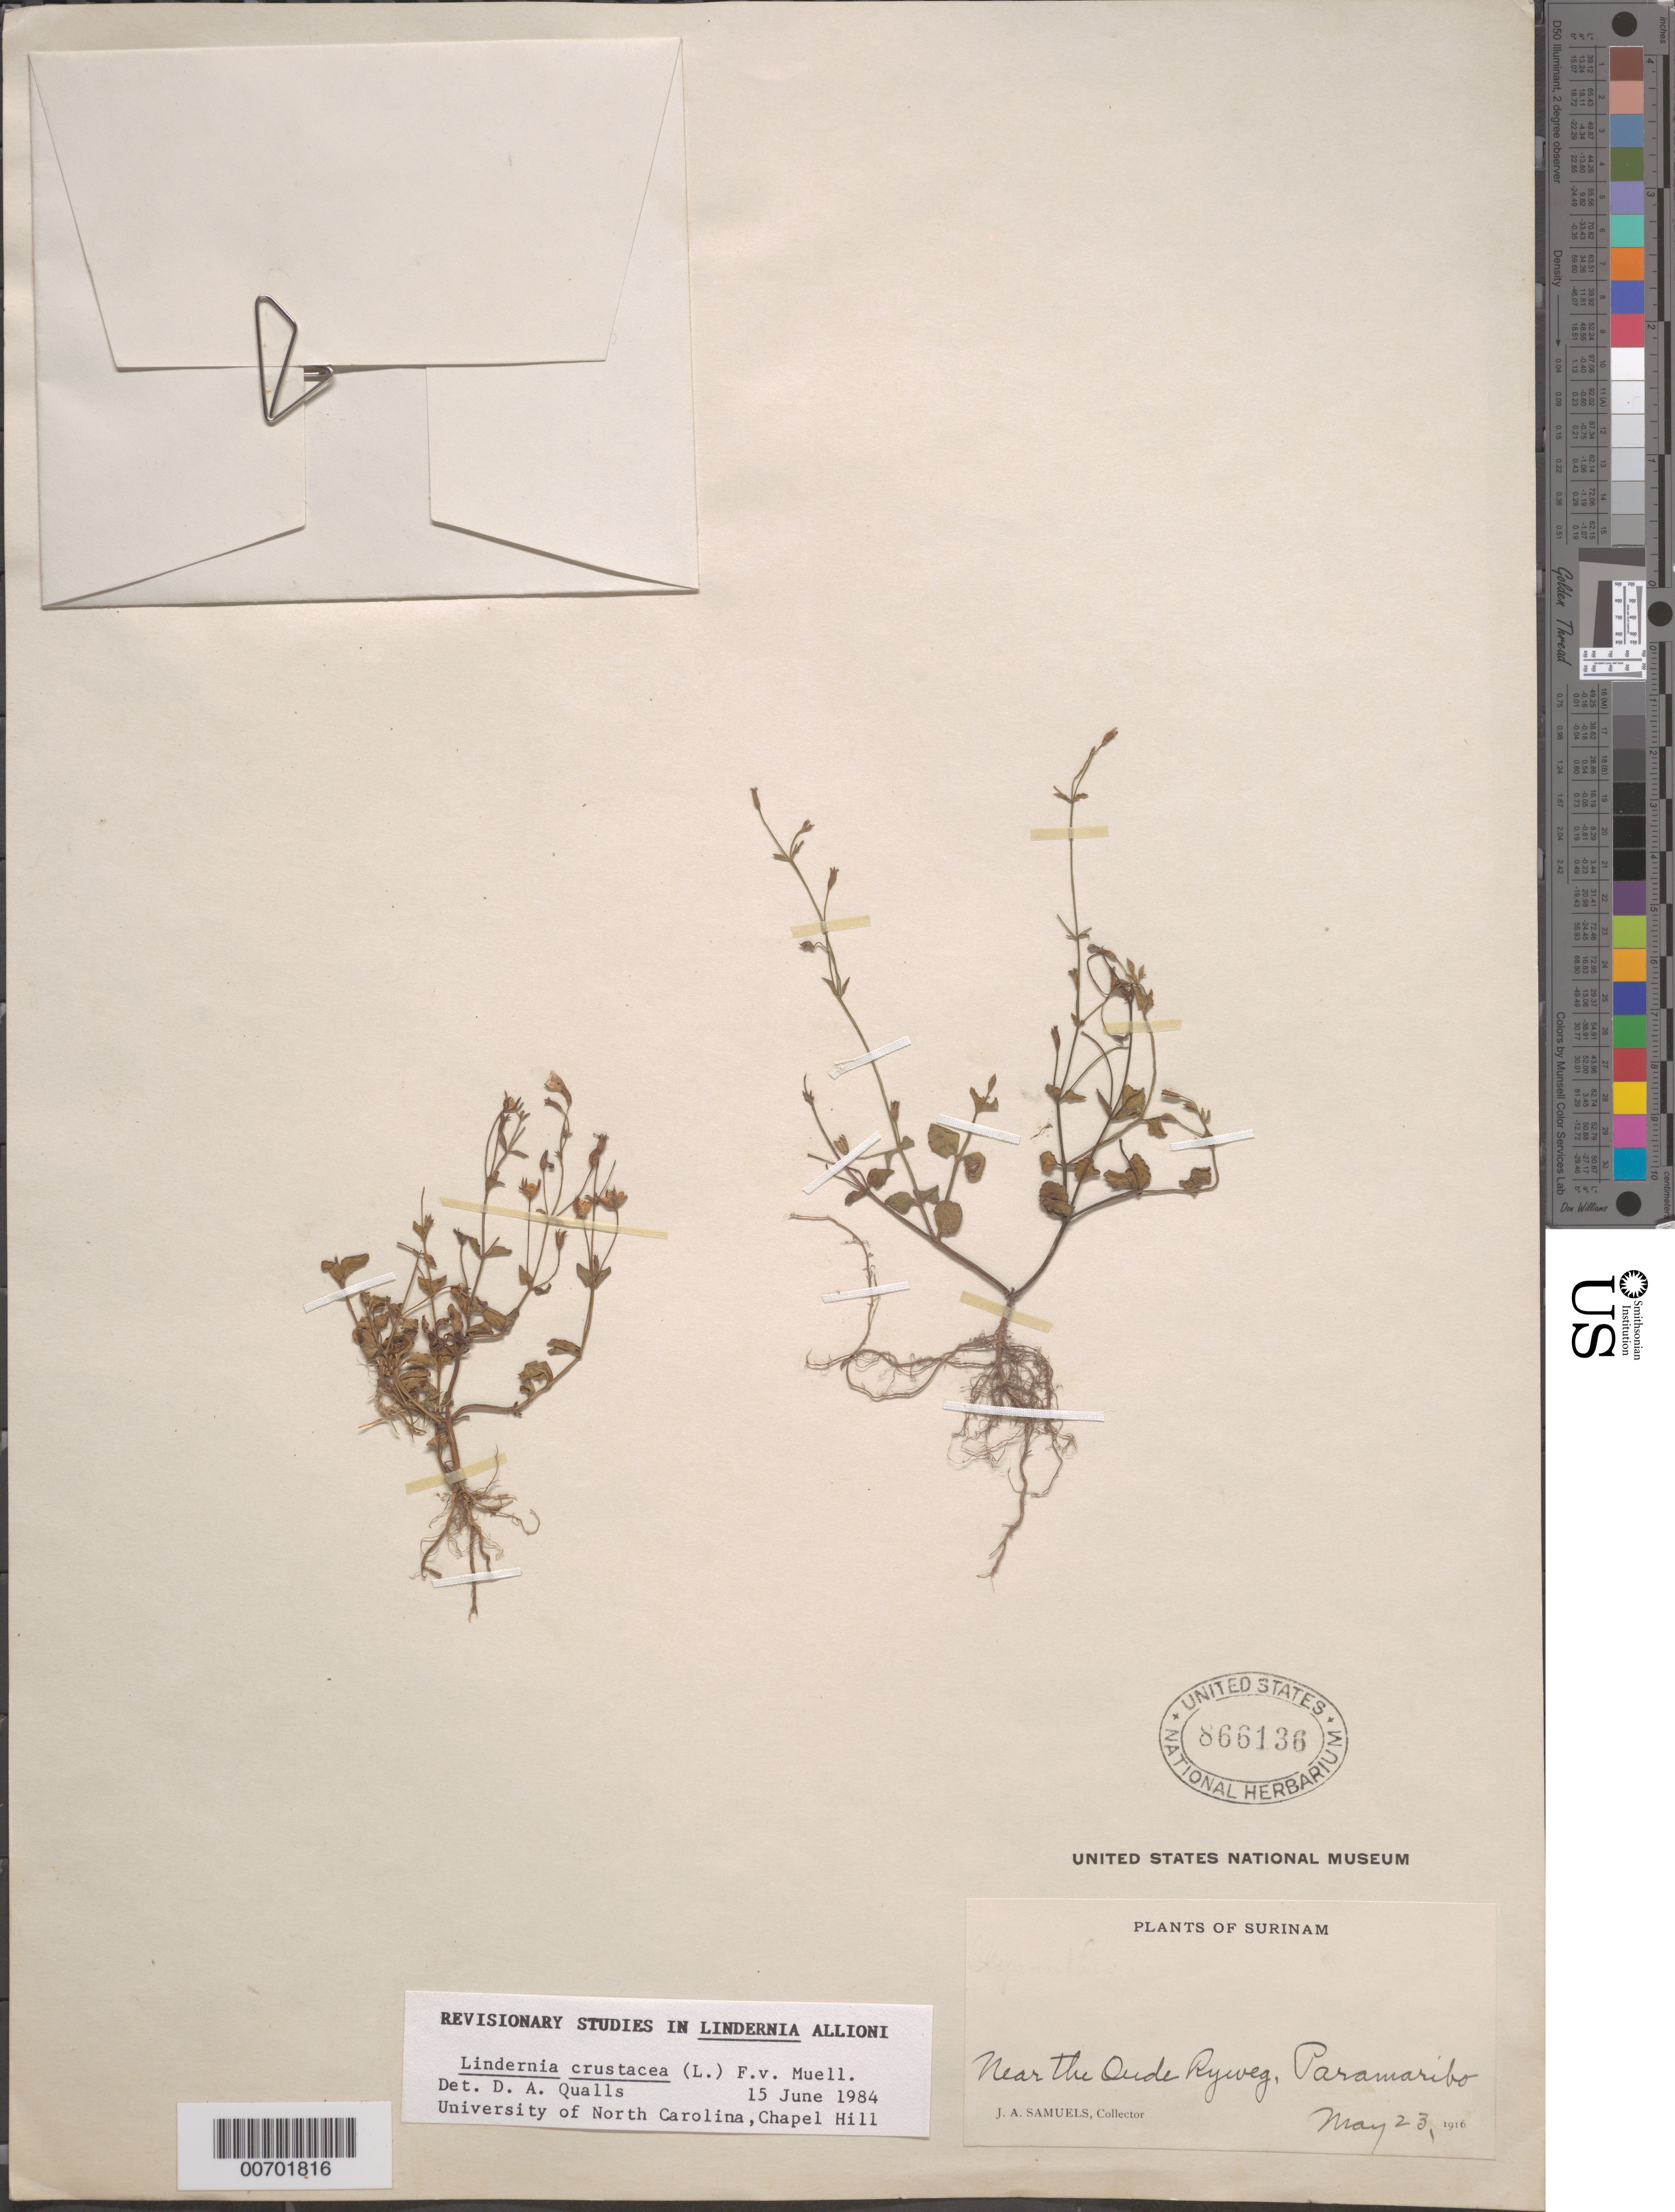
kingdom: Plantae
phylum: Tracheophyta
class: Magnoliopsida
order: Lamiales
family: Linderniaceae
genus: Lindernia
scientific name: Lindernia crustacea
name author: (L.) F. Muell.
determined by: Qualls, D. A.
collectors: J. A. Samuels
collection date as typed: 23-May-16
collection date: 1916-05-23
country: Suriname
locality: Paramaribo, near Oude Ryweg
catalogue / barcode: US 866136